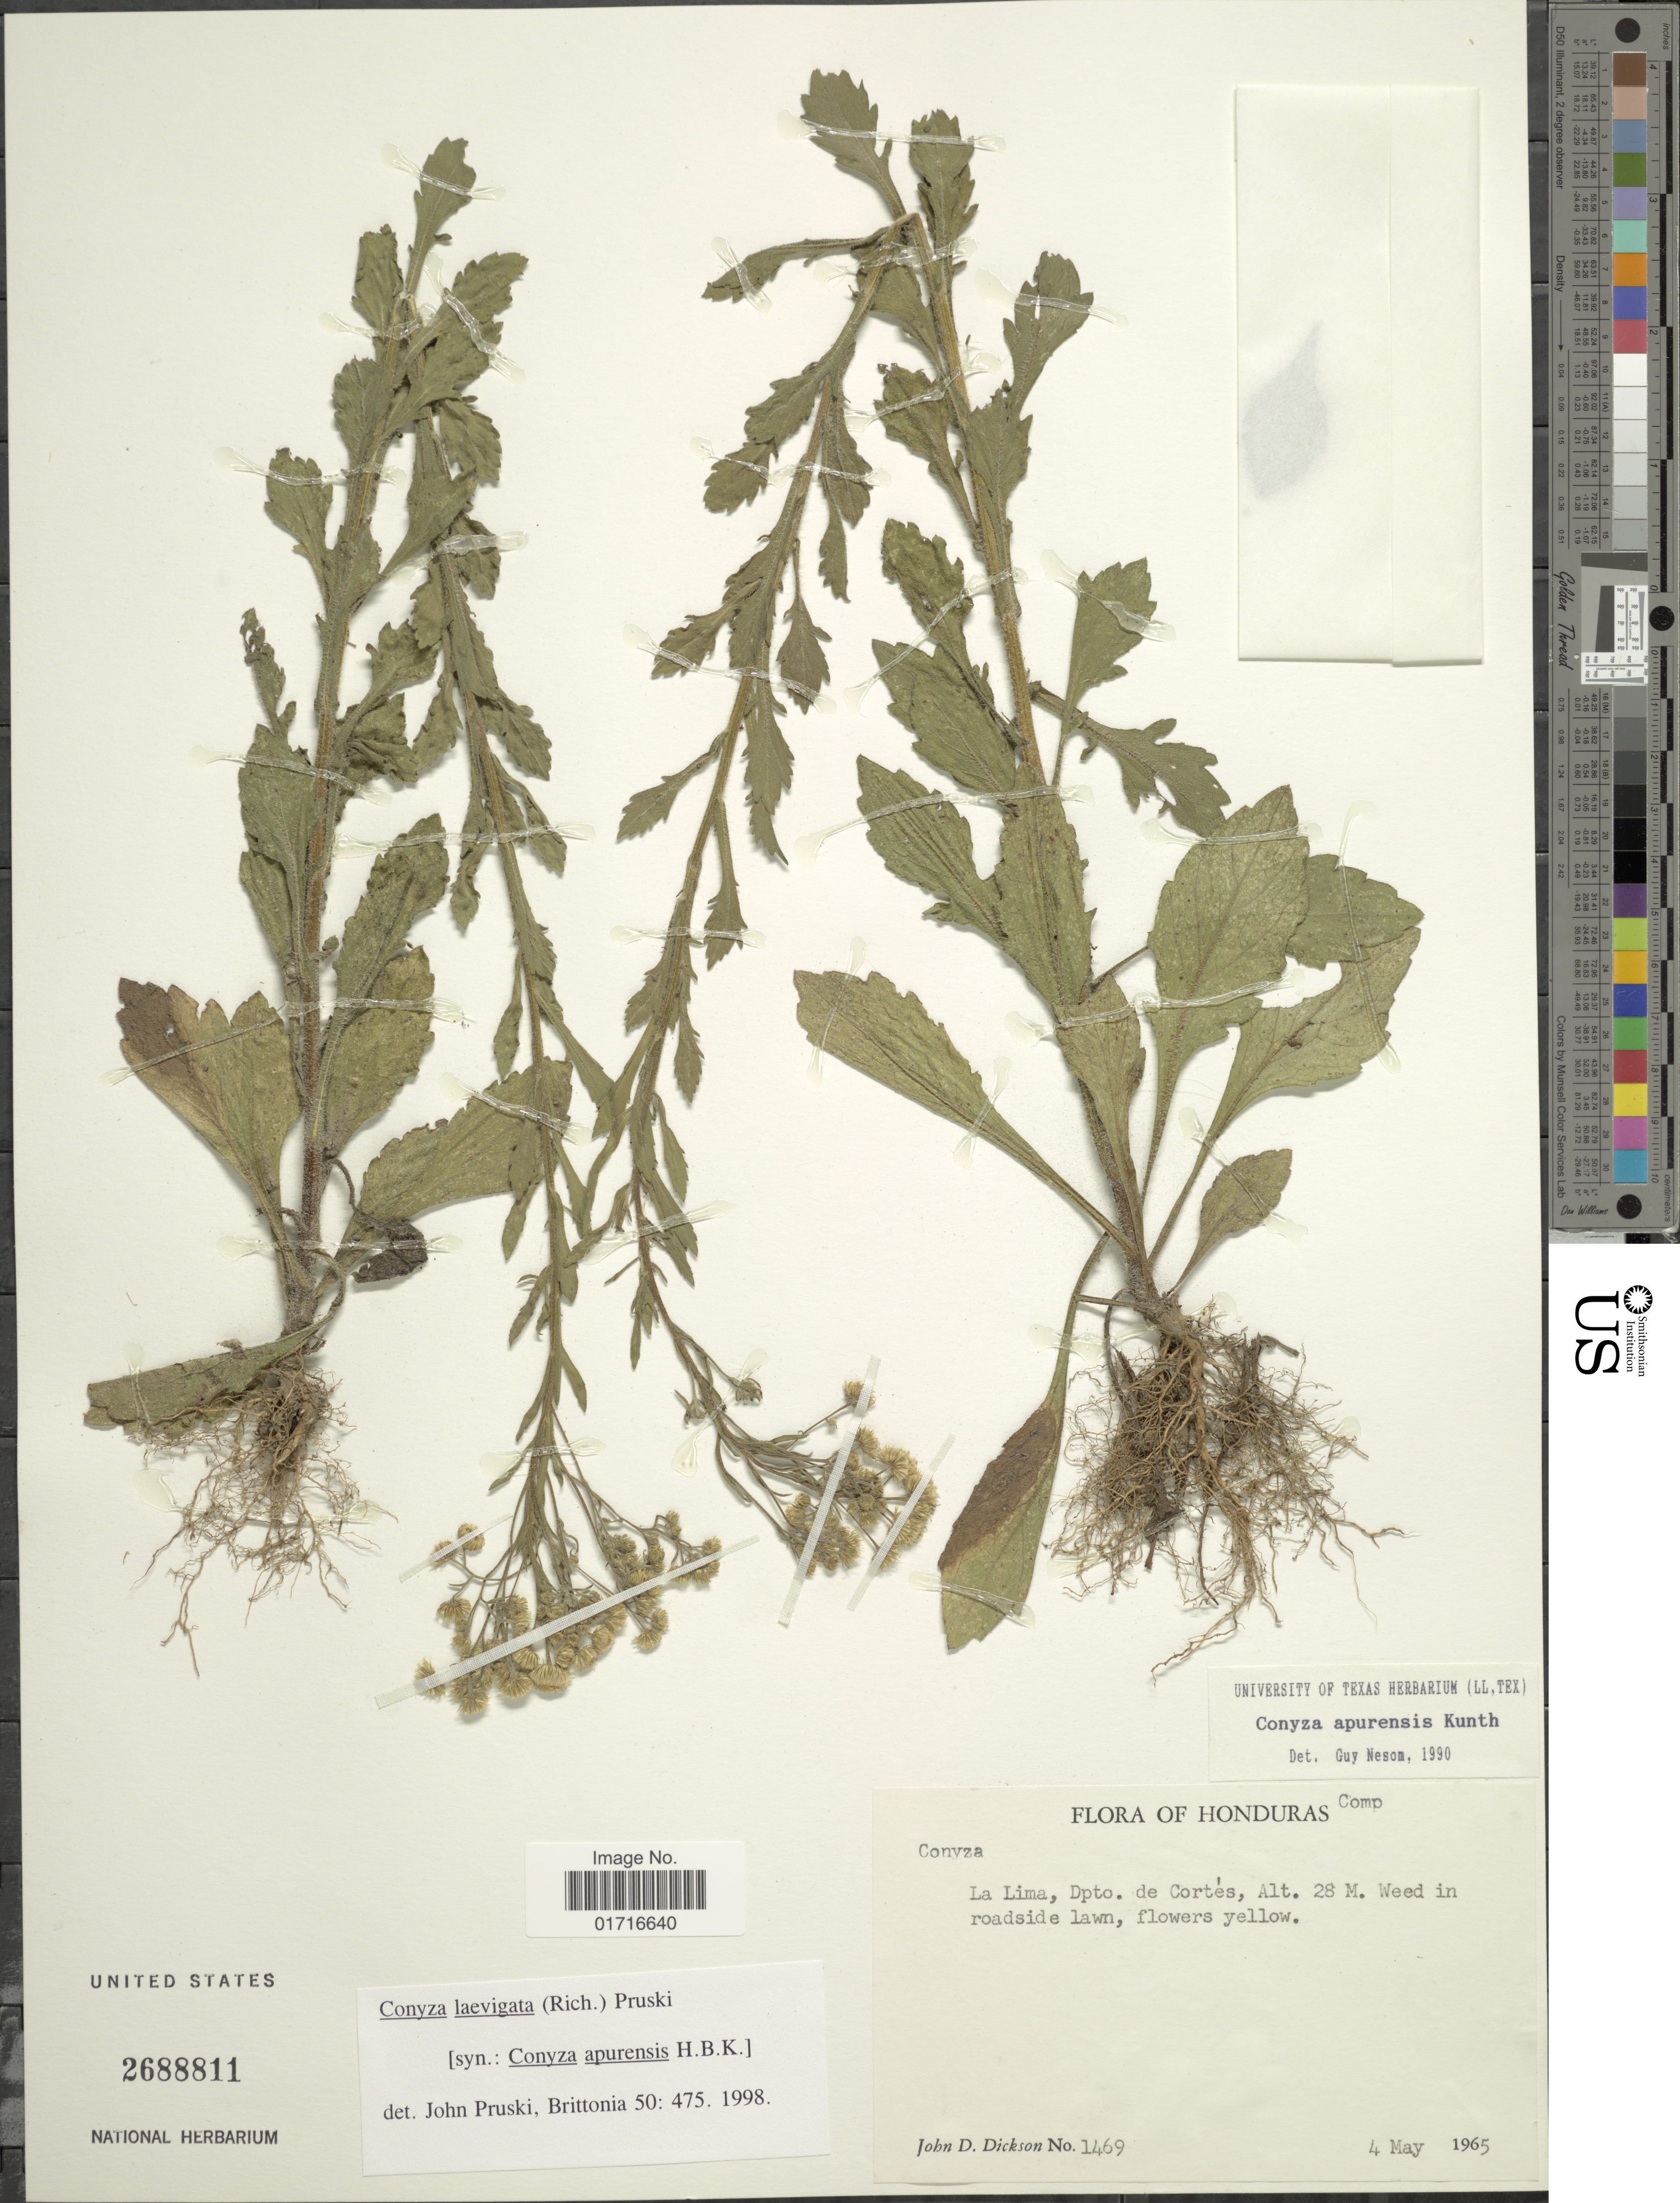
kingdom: Plantae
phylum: Tracheophyta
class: Magnoliopsida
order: Asterales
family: Asteraceae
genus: Conyza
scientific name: Conyza laevigata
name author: (Rich.) Pruski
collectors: J. Dickson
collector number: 1469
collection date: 1965-05-04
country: Honduras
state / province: Cortés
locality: La Lima, Dpto. de Cortes.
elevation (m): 28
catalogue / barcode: US 2688811